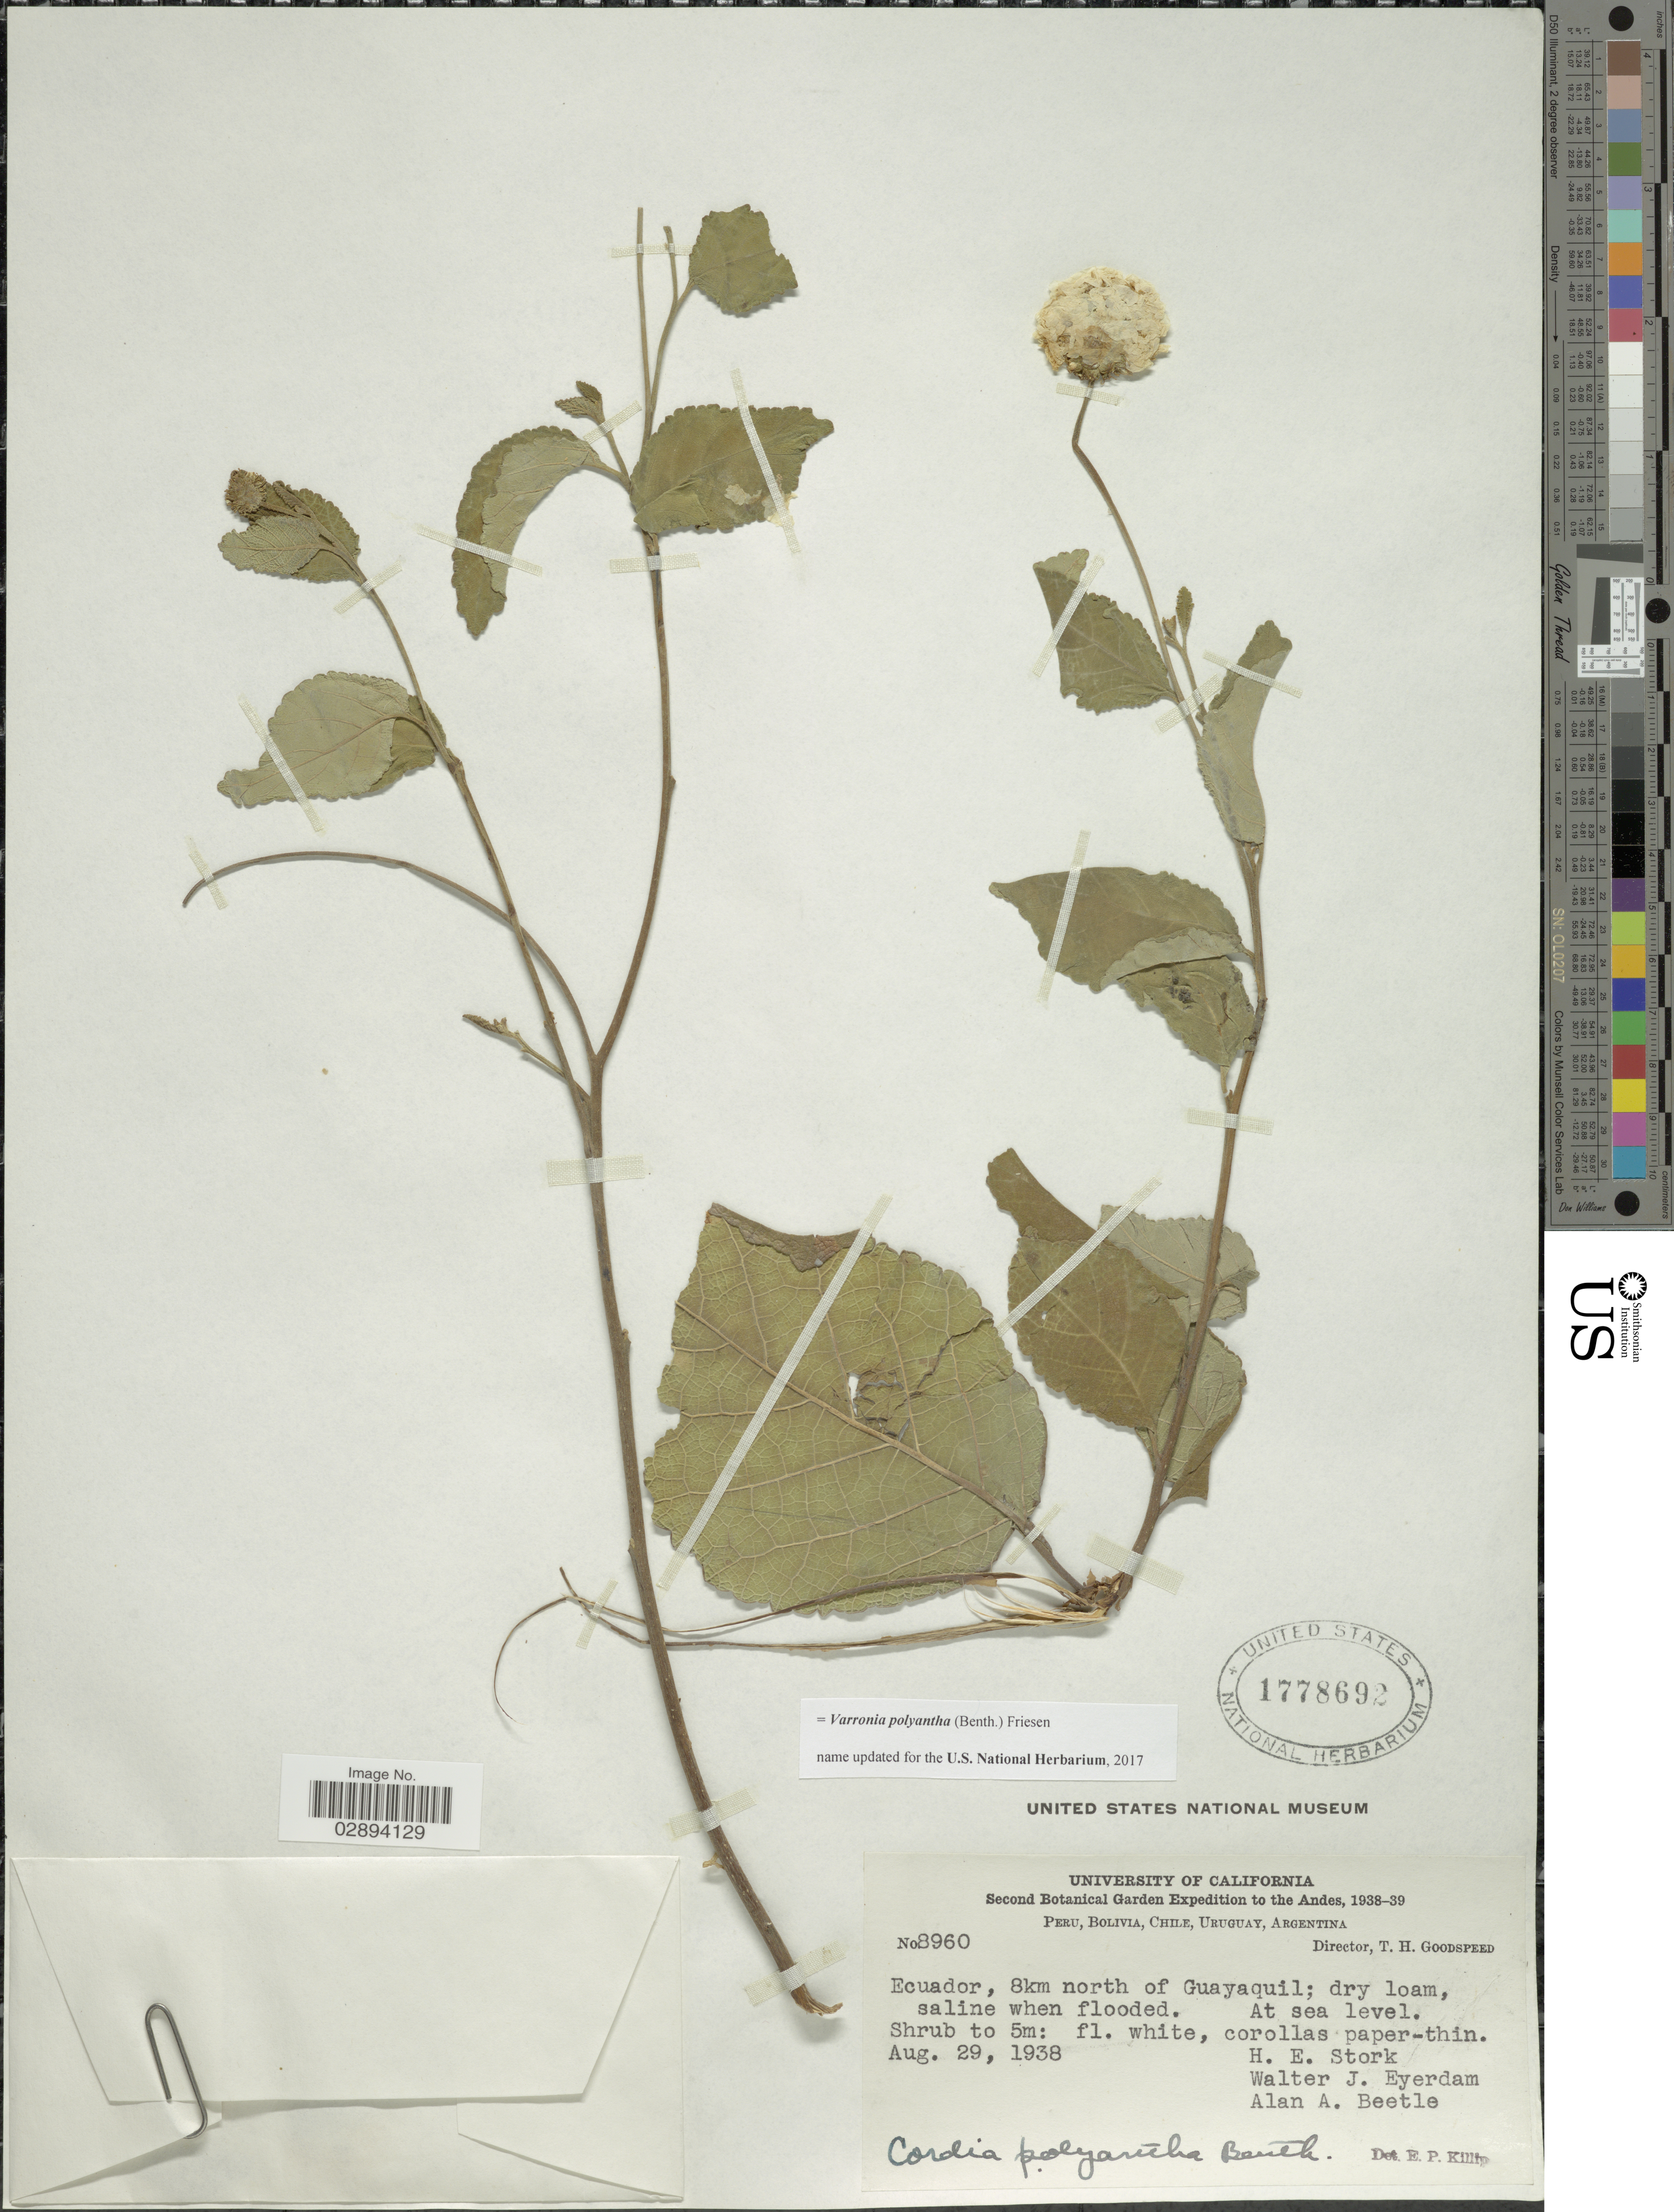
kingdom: Plantae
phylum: Tracheophyta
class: Magnoliopsida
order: Boraginales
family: Cordiaceae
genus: Varronia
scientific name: Varronia polyantha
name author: (Benth.) Friesen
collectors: H. E. Stork, W. J. Eyerdam & A. A. Beetle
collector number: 8960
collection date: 1938-08-29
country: Ecuador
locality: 8km north of Guayaquil.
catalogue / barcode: US 1778692